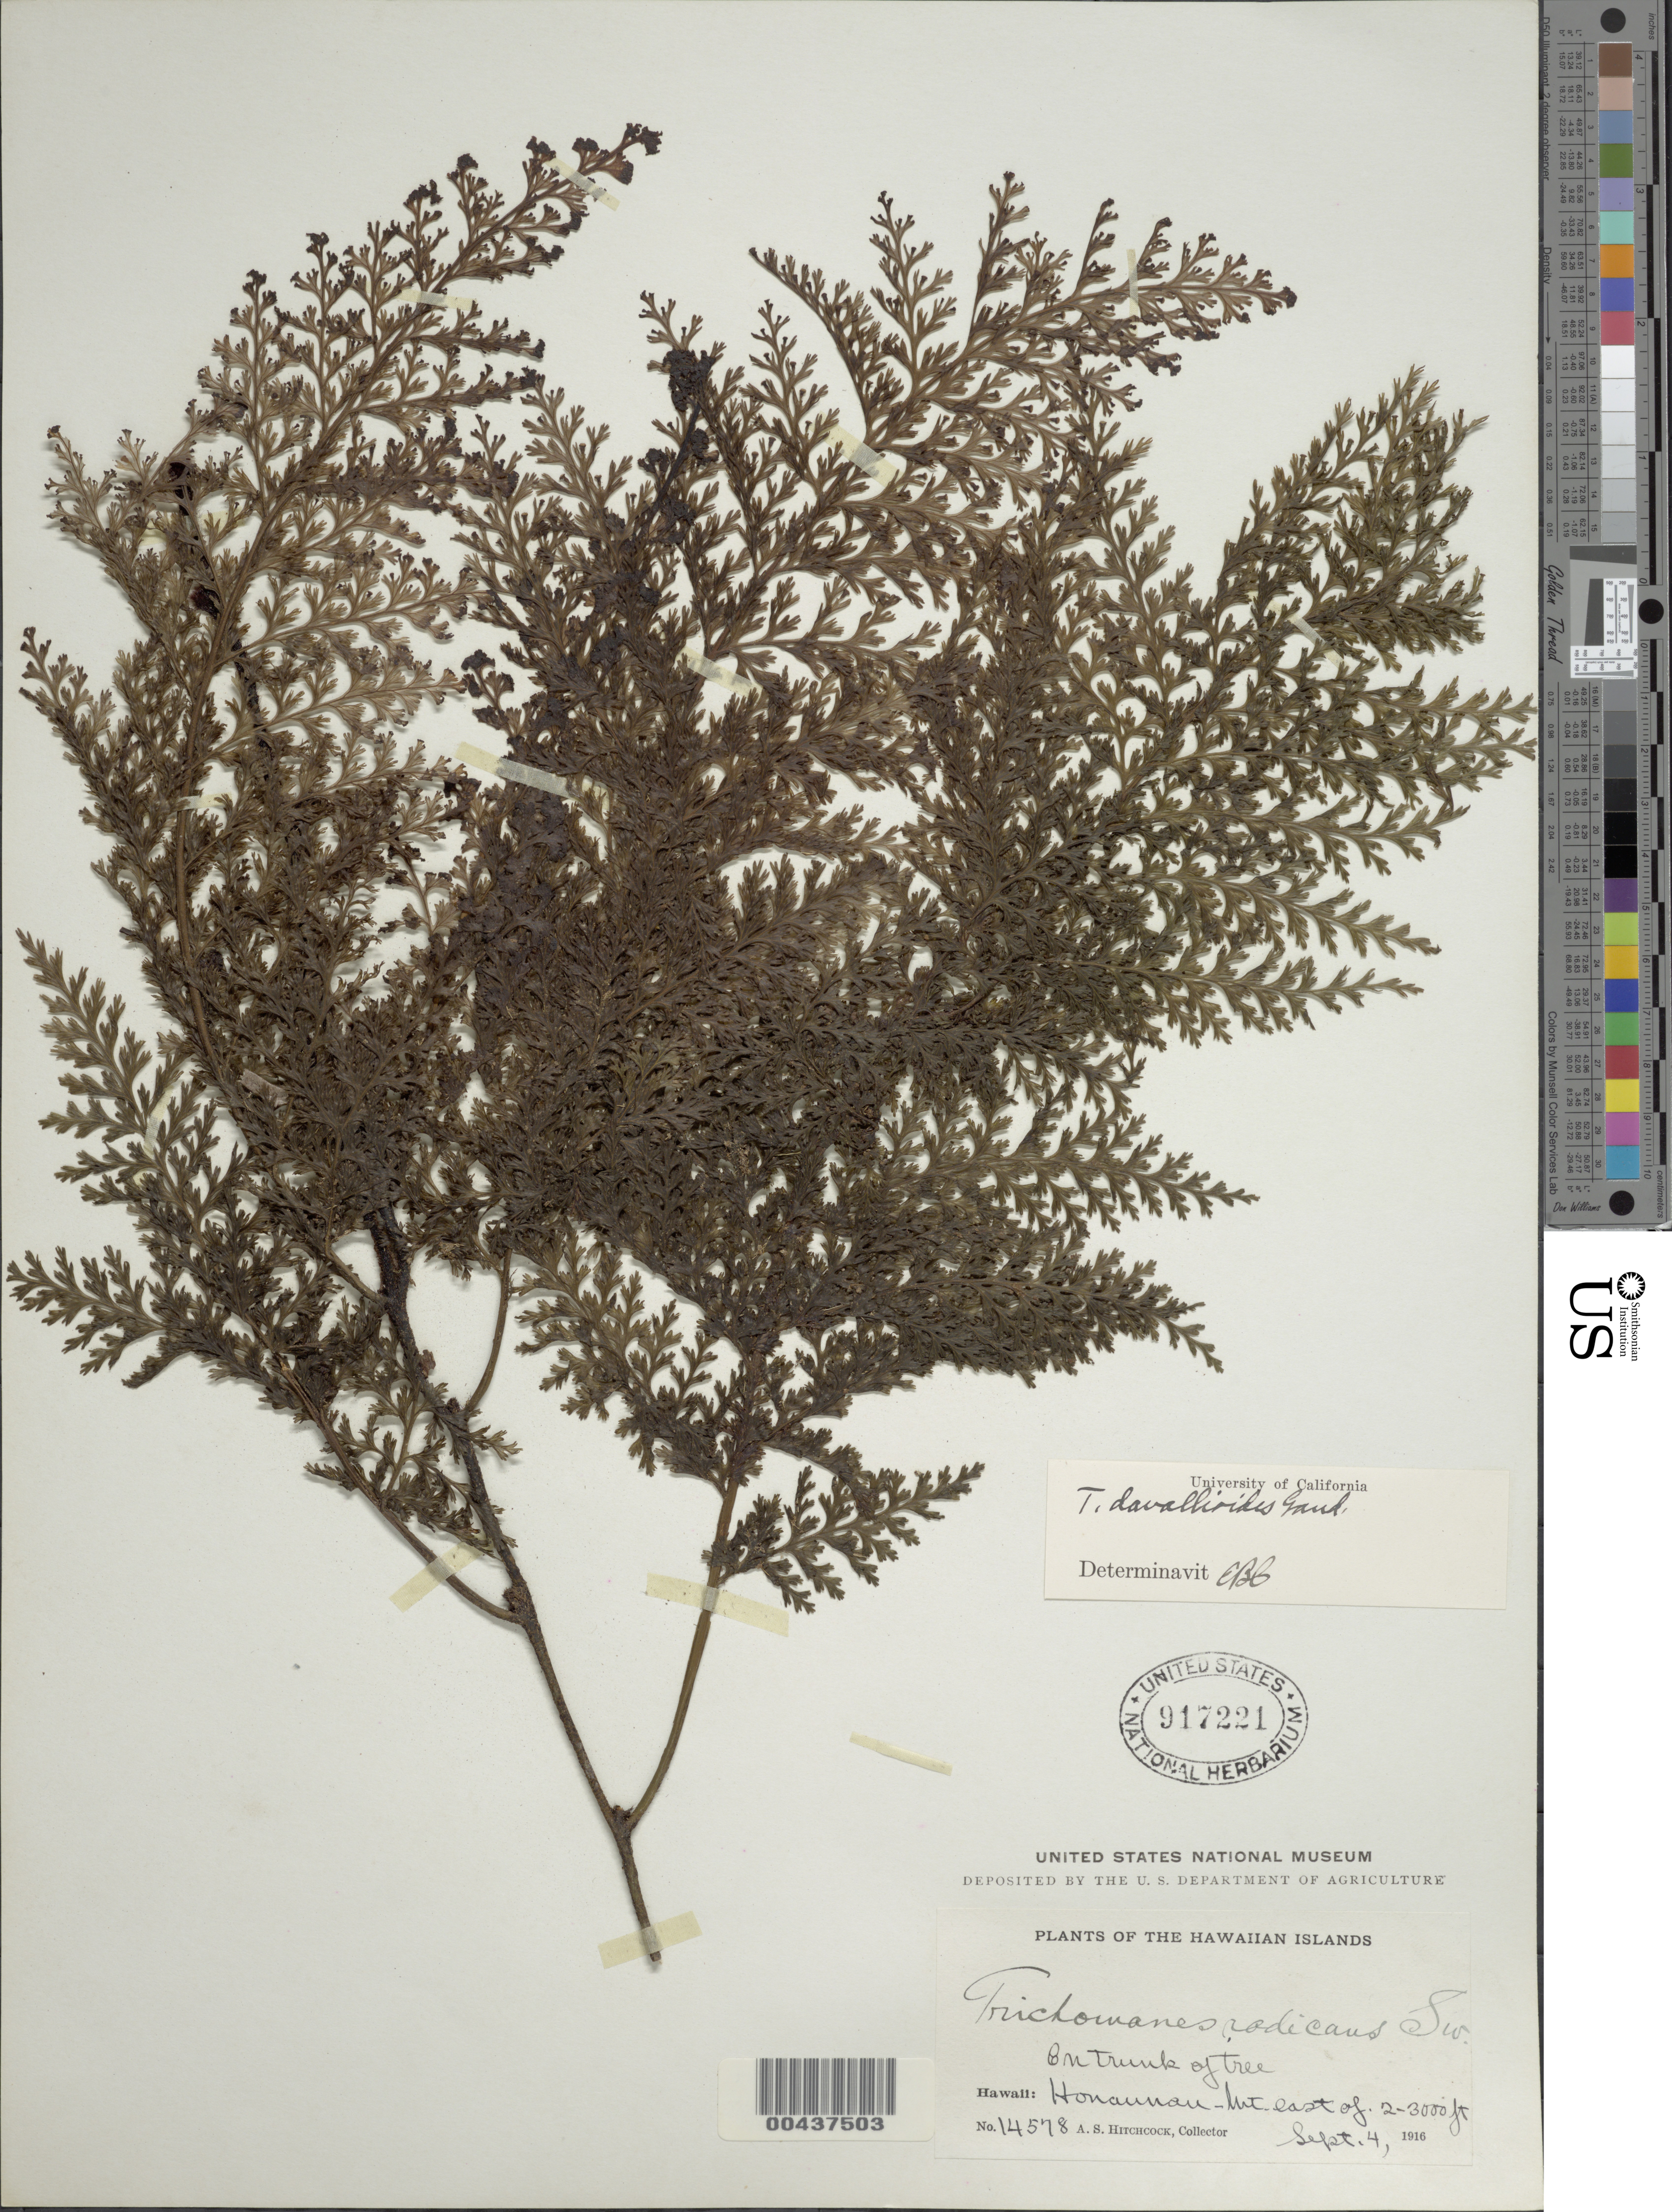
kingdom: Plantae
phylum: Tracheophyta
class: Polypodiopsida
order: Hymenophyllales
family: Hymenophyllaceae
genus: Vandenboschia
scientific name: Vandenboschia davallioides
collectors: A. S. Hitchcock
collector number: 14578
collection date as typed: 4 Sep 1916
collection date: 1916-09-04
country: United States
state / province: Hawaii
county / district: Hawaii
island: Hawaii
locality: Honaunau - Mt. E of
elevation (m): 610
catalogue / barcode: US 917221